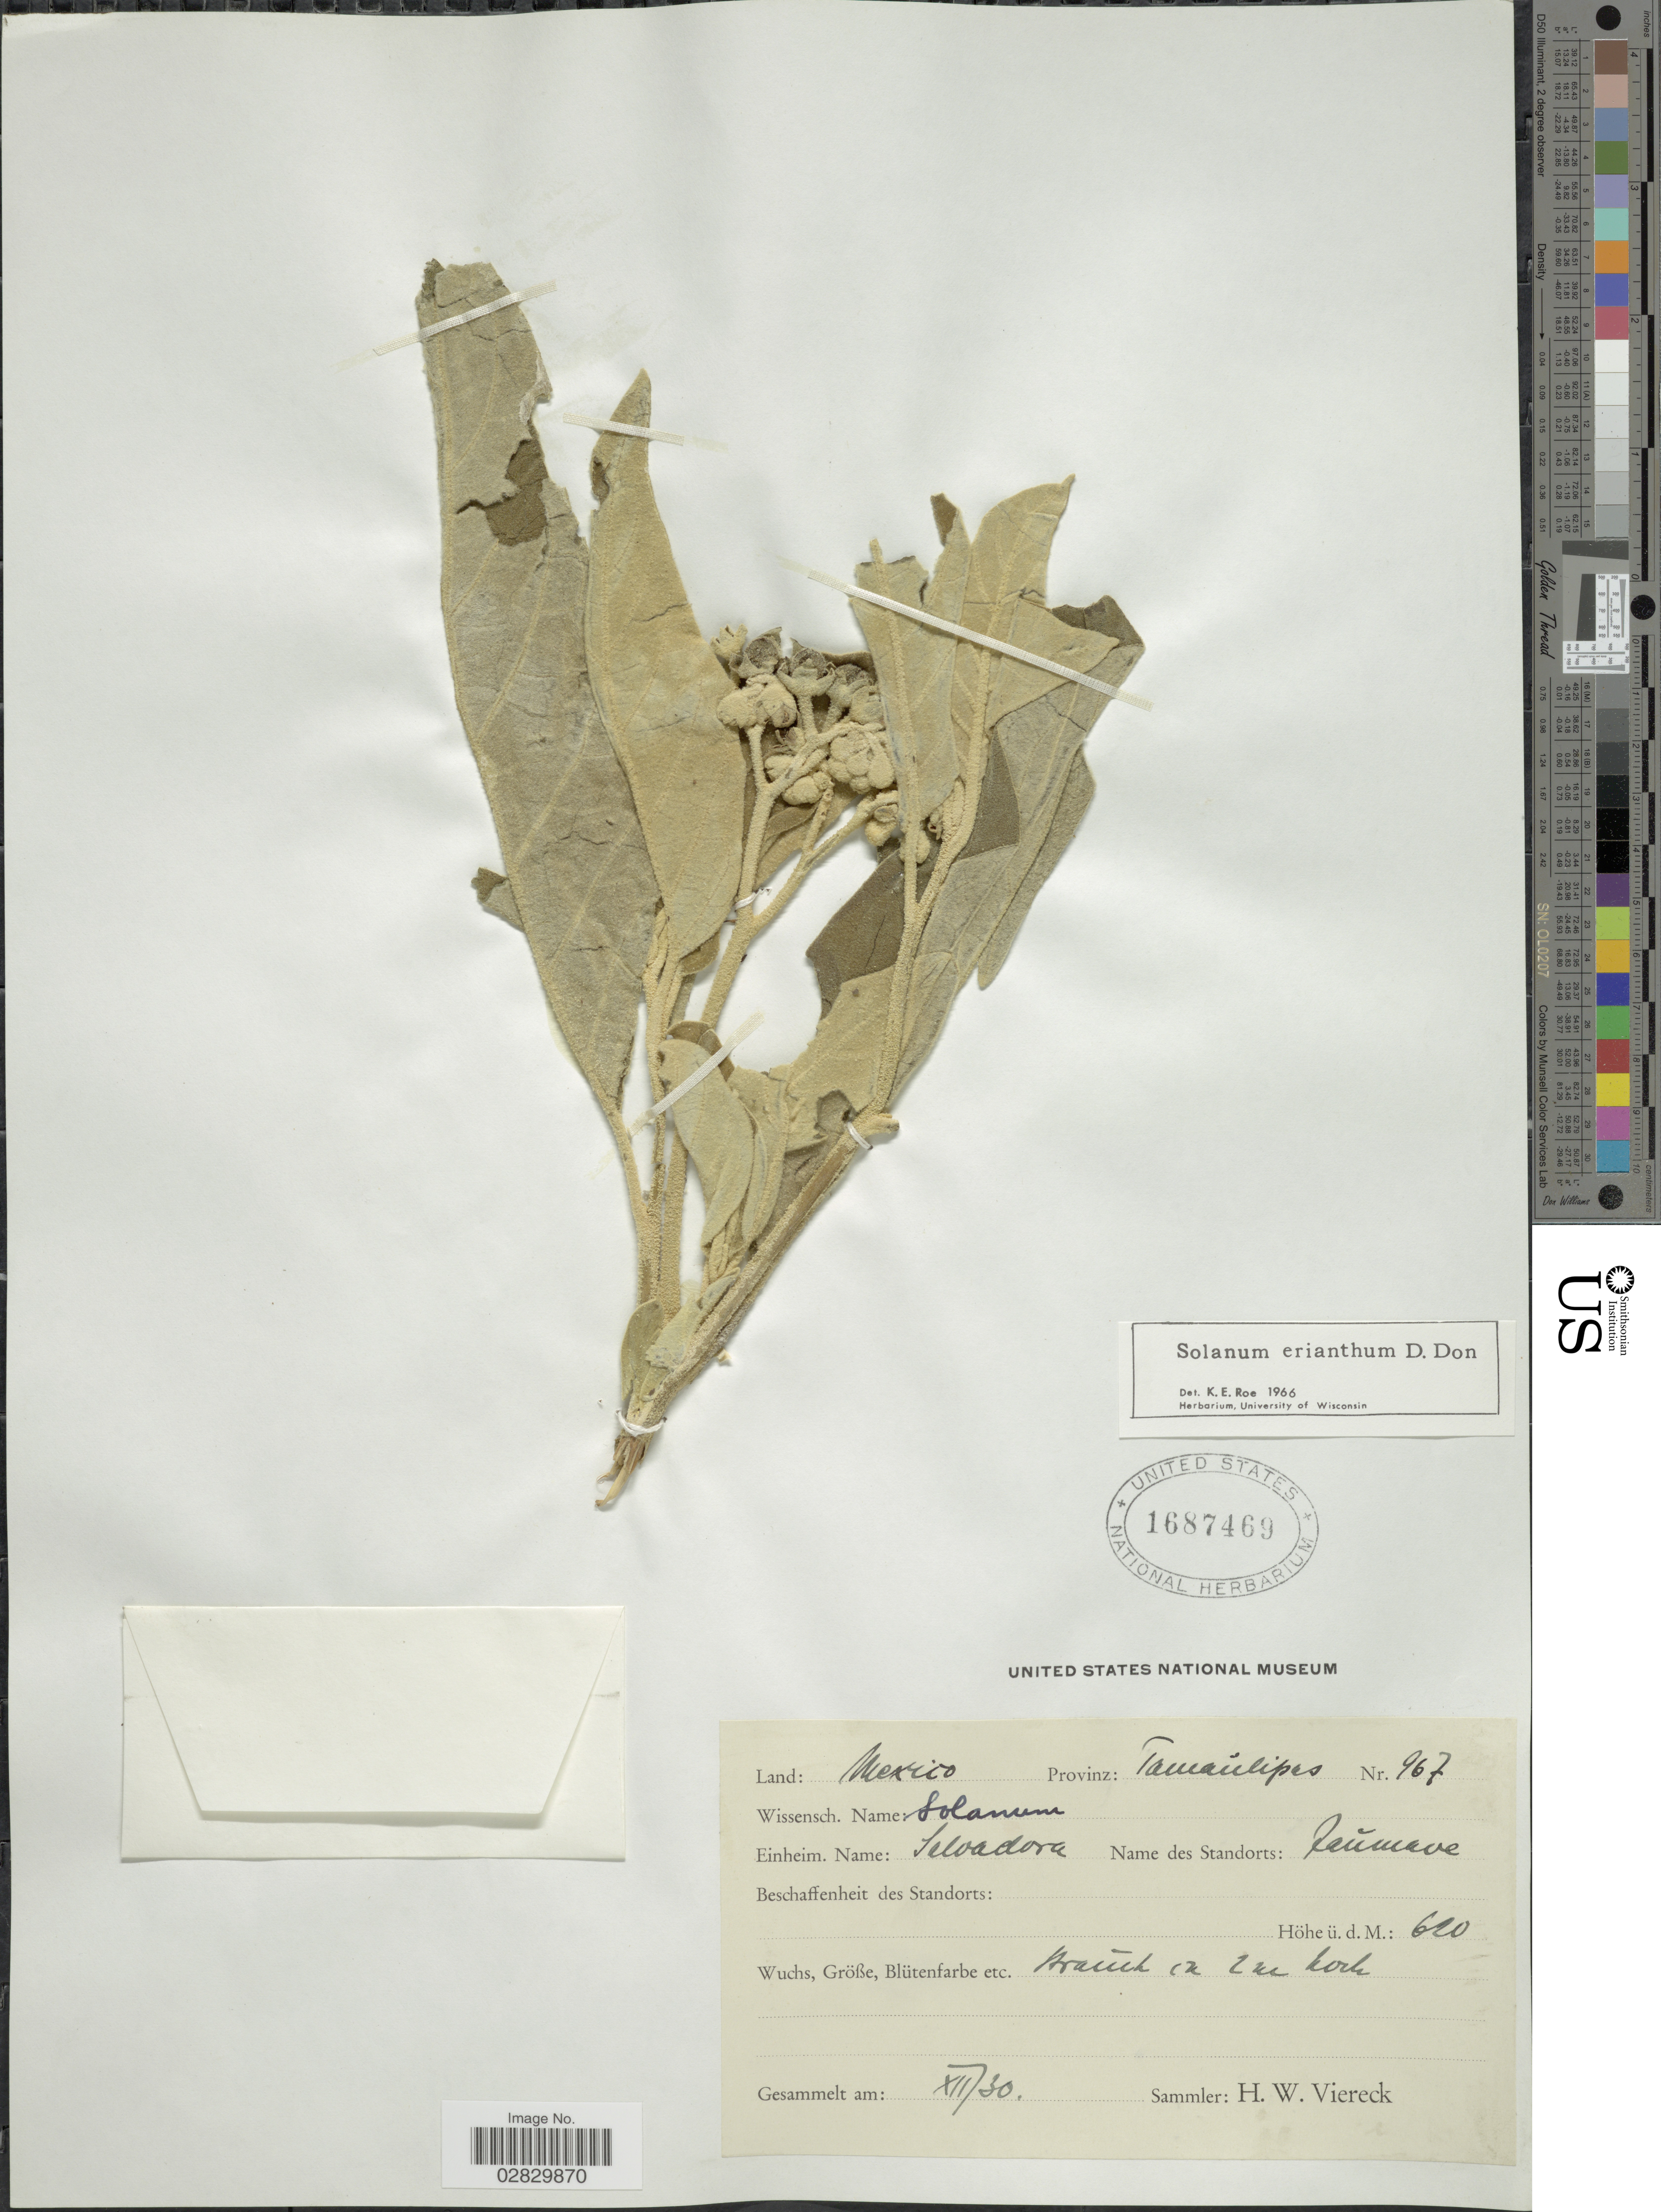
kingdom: Plantae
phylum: Tracheophyta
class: Magnoliopsida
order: Solanales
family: Solanaceae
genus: Solanum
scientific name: Solanum erianthum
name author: D. Don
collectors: H. W. Viereck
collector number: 967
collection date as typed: Transcribed d/m/y: /12/30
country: Mexico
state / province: Tamaulipas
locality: Jaúmave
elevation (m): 620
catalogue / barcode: US 1687469